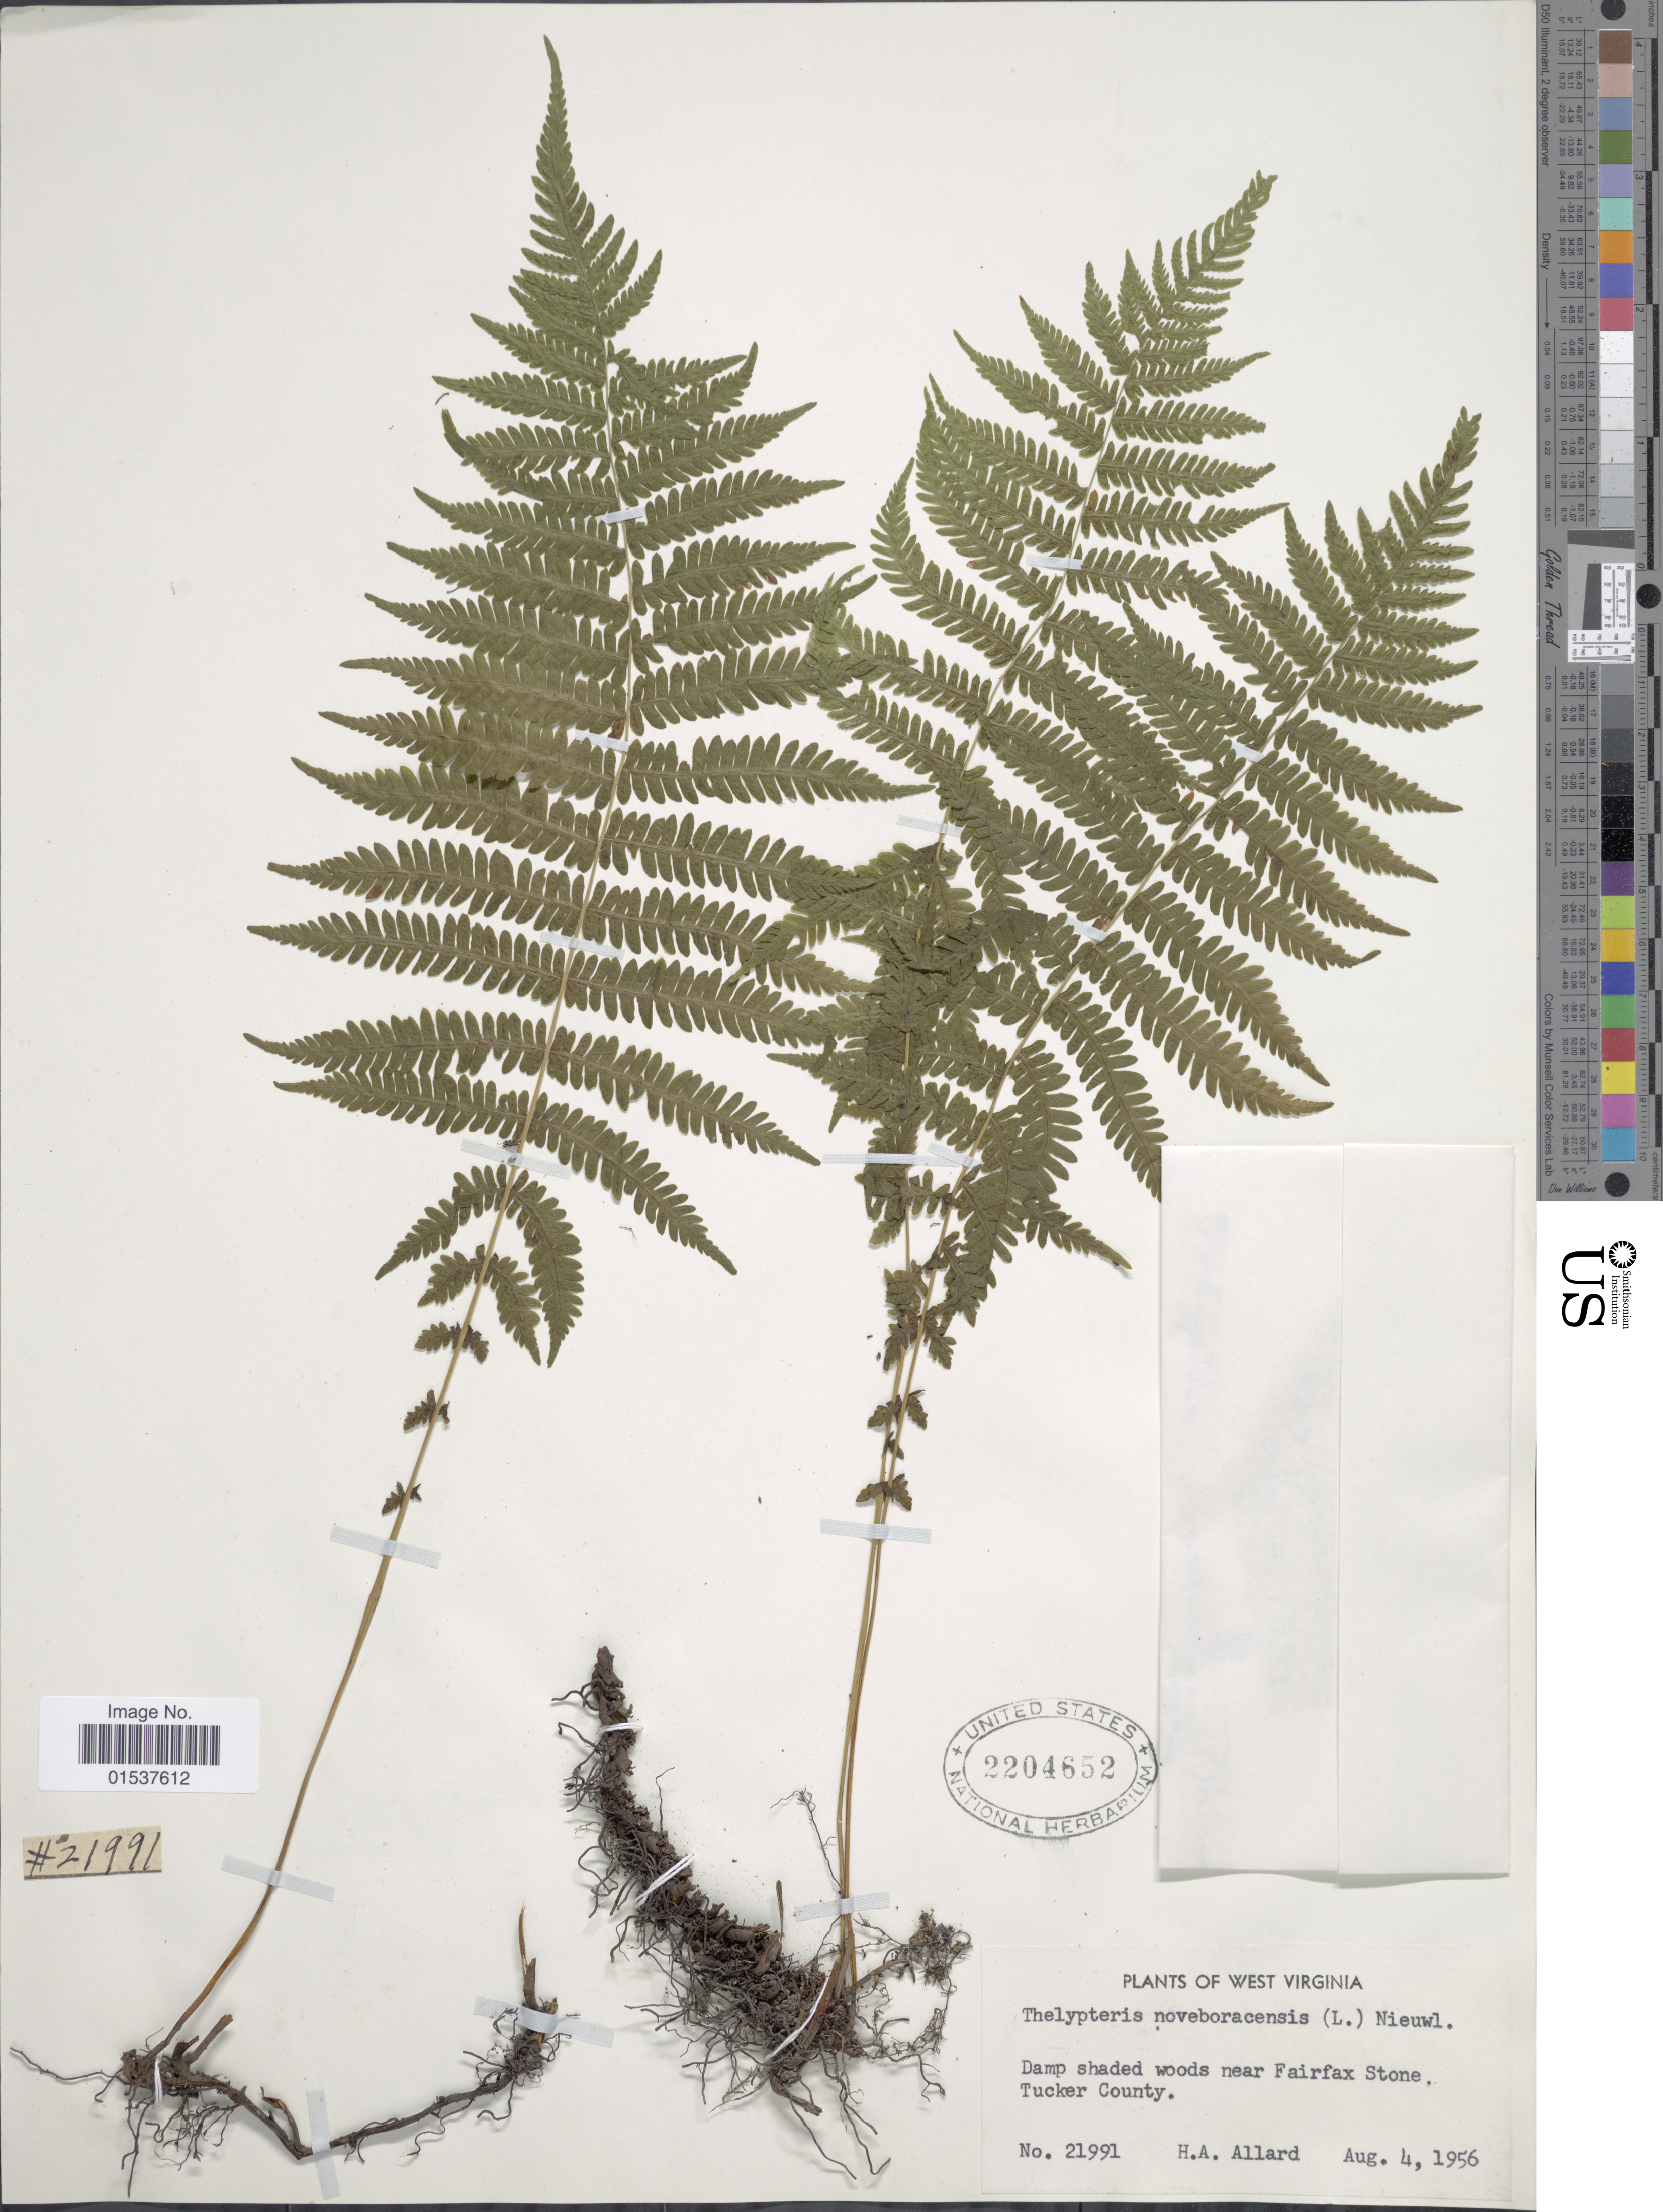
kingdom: Plantae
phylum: Tracheophyta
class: Polypodiopsida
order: Polypodiales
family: Thelypteridaceae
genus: Parathelypteris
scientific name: Parathelypteris noveboracensis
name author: (L.) Ching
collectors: H. A. Allard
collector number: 21991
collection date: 1956-08-04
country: United States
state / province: West Virginia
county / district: Tucker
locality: near Fairfax Stone, Tucker County.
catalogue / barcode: US 2204652